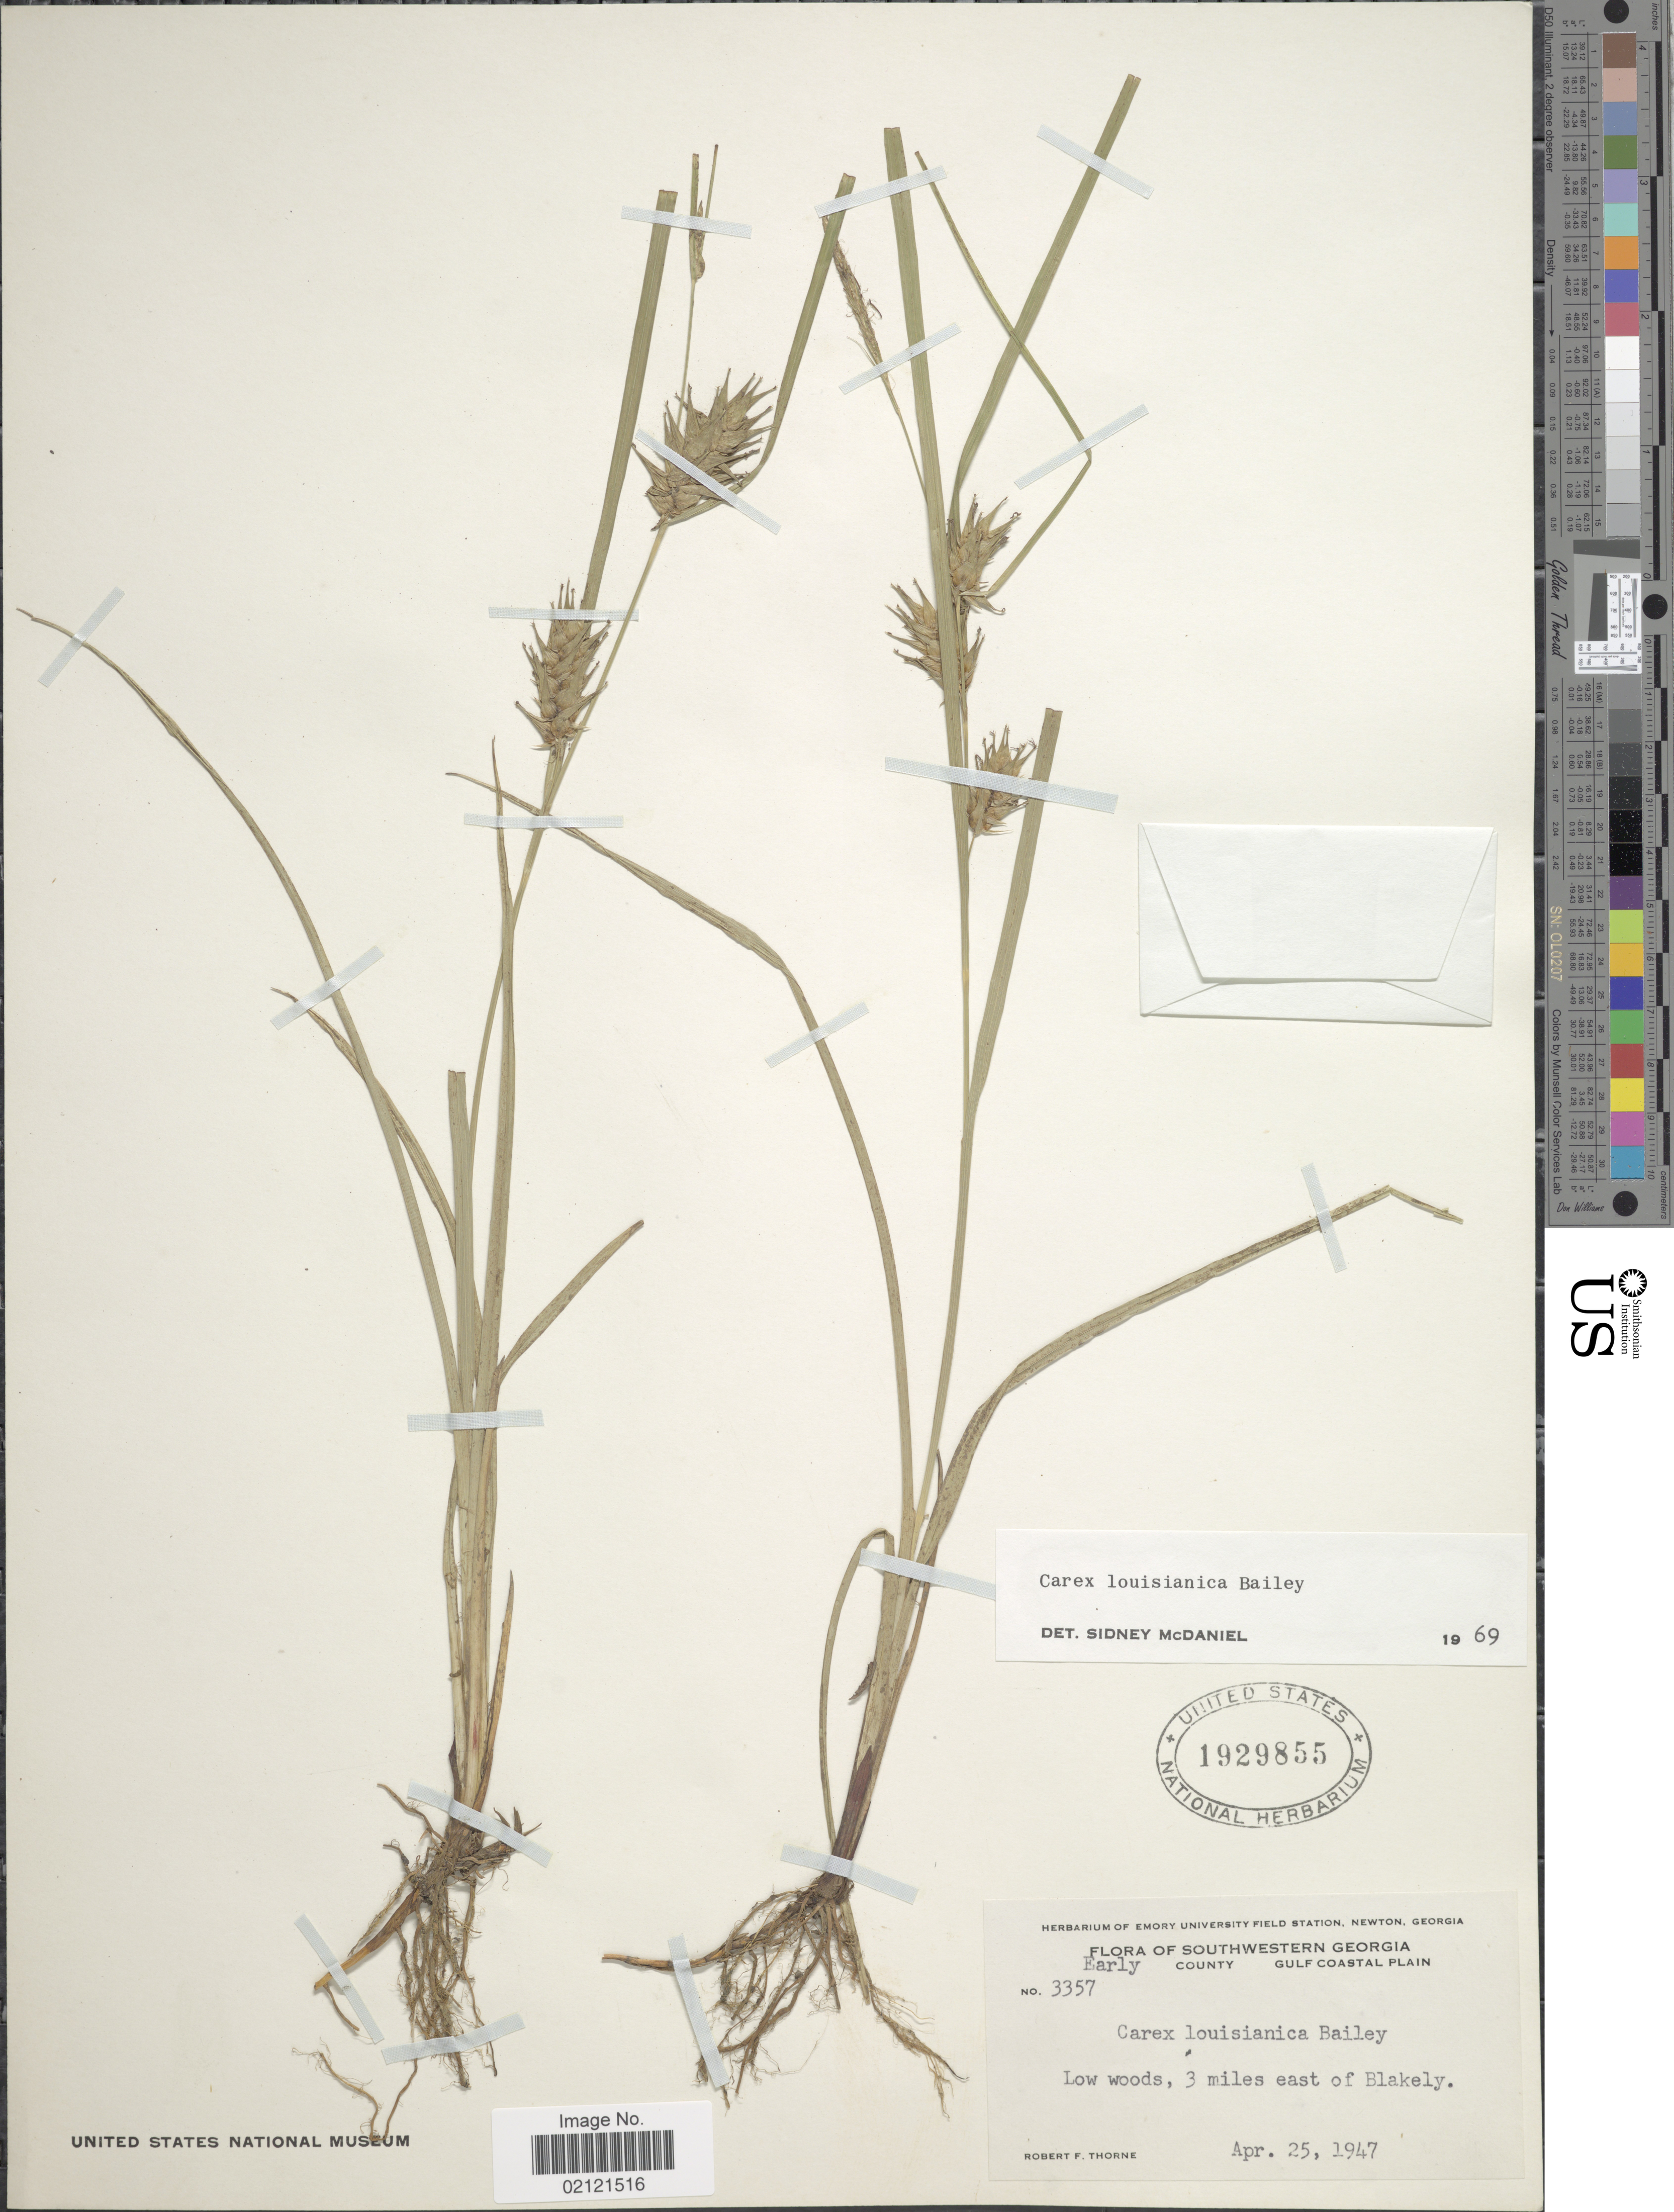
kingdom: Plantae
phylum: Tracheophyta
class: Liliopsida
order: Poales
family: Cyperaceae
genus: Carex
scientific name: Carex louisianica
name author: L.H. Bailey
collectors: R. F. Thorne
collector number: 3357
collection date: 1947-04-25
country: United States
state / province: Georgia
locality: Southwestern Georgia, Early County, Gulf Coastal Plain, Low woods, 3 miles east of Blakely.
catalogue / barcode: US 1929855